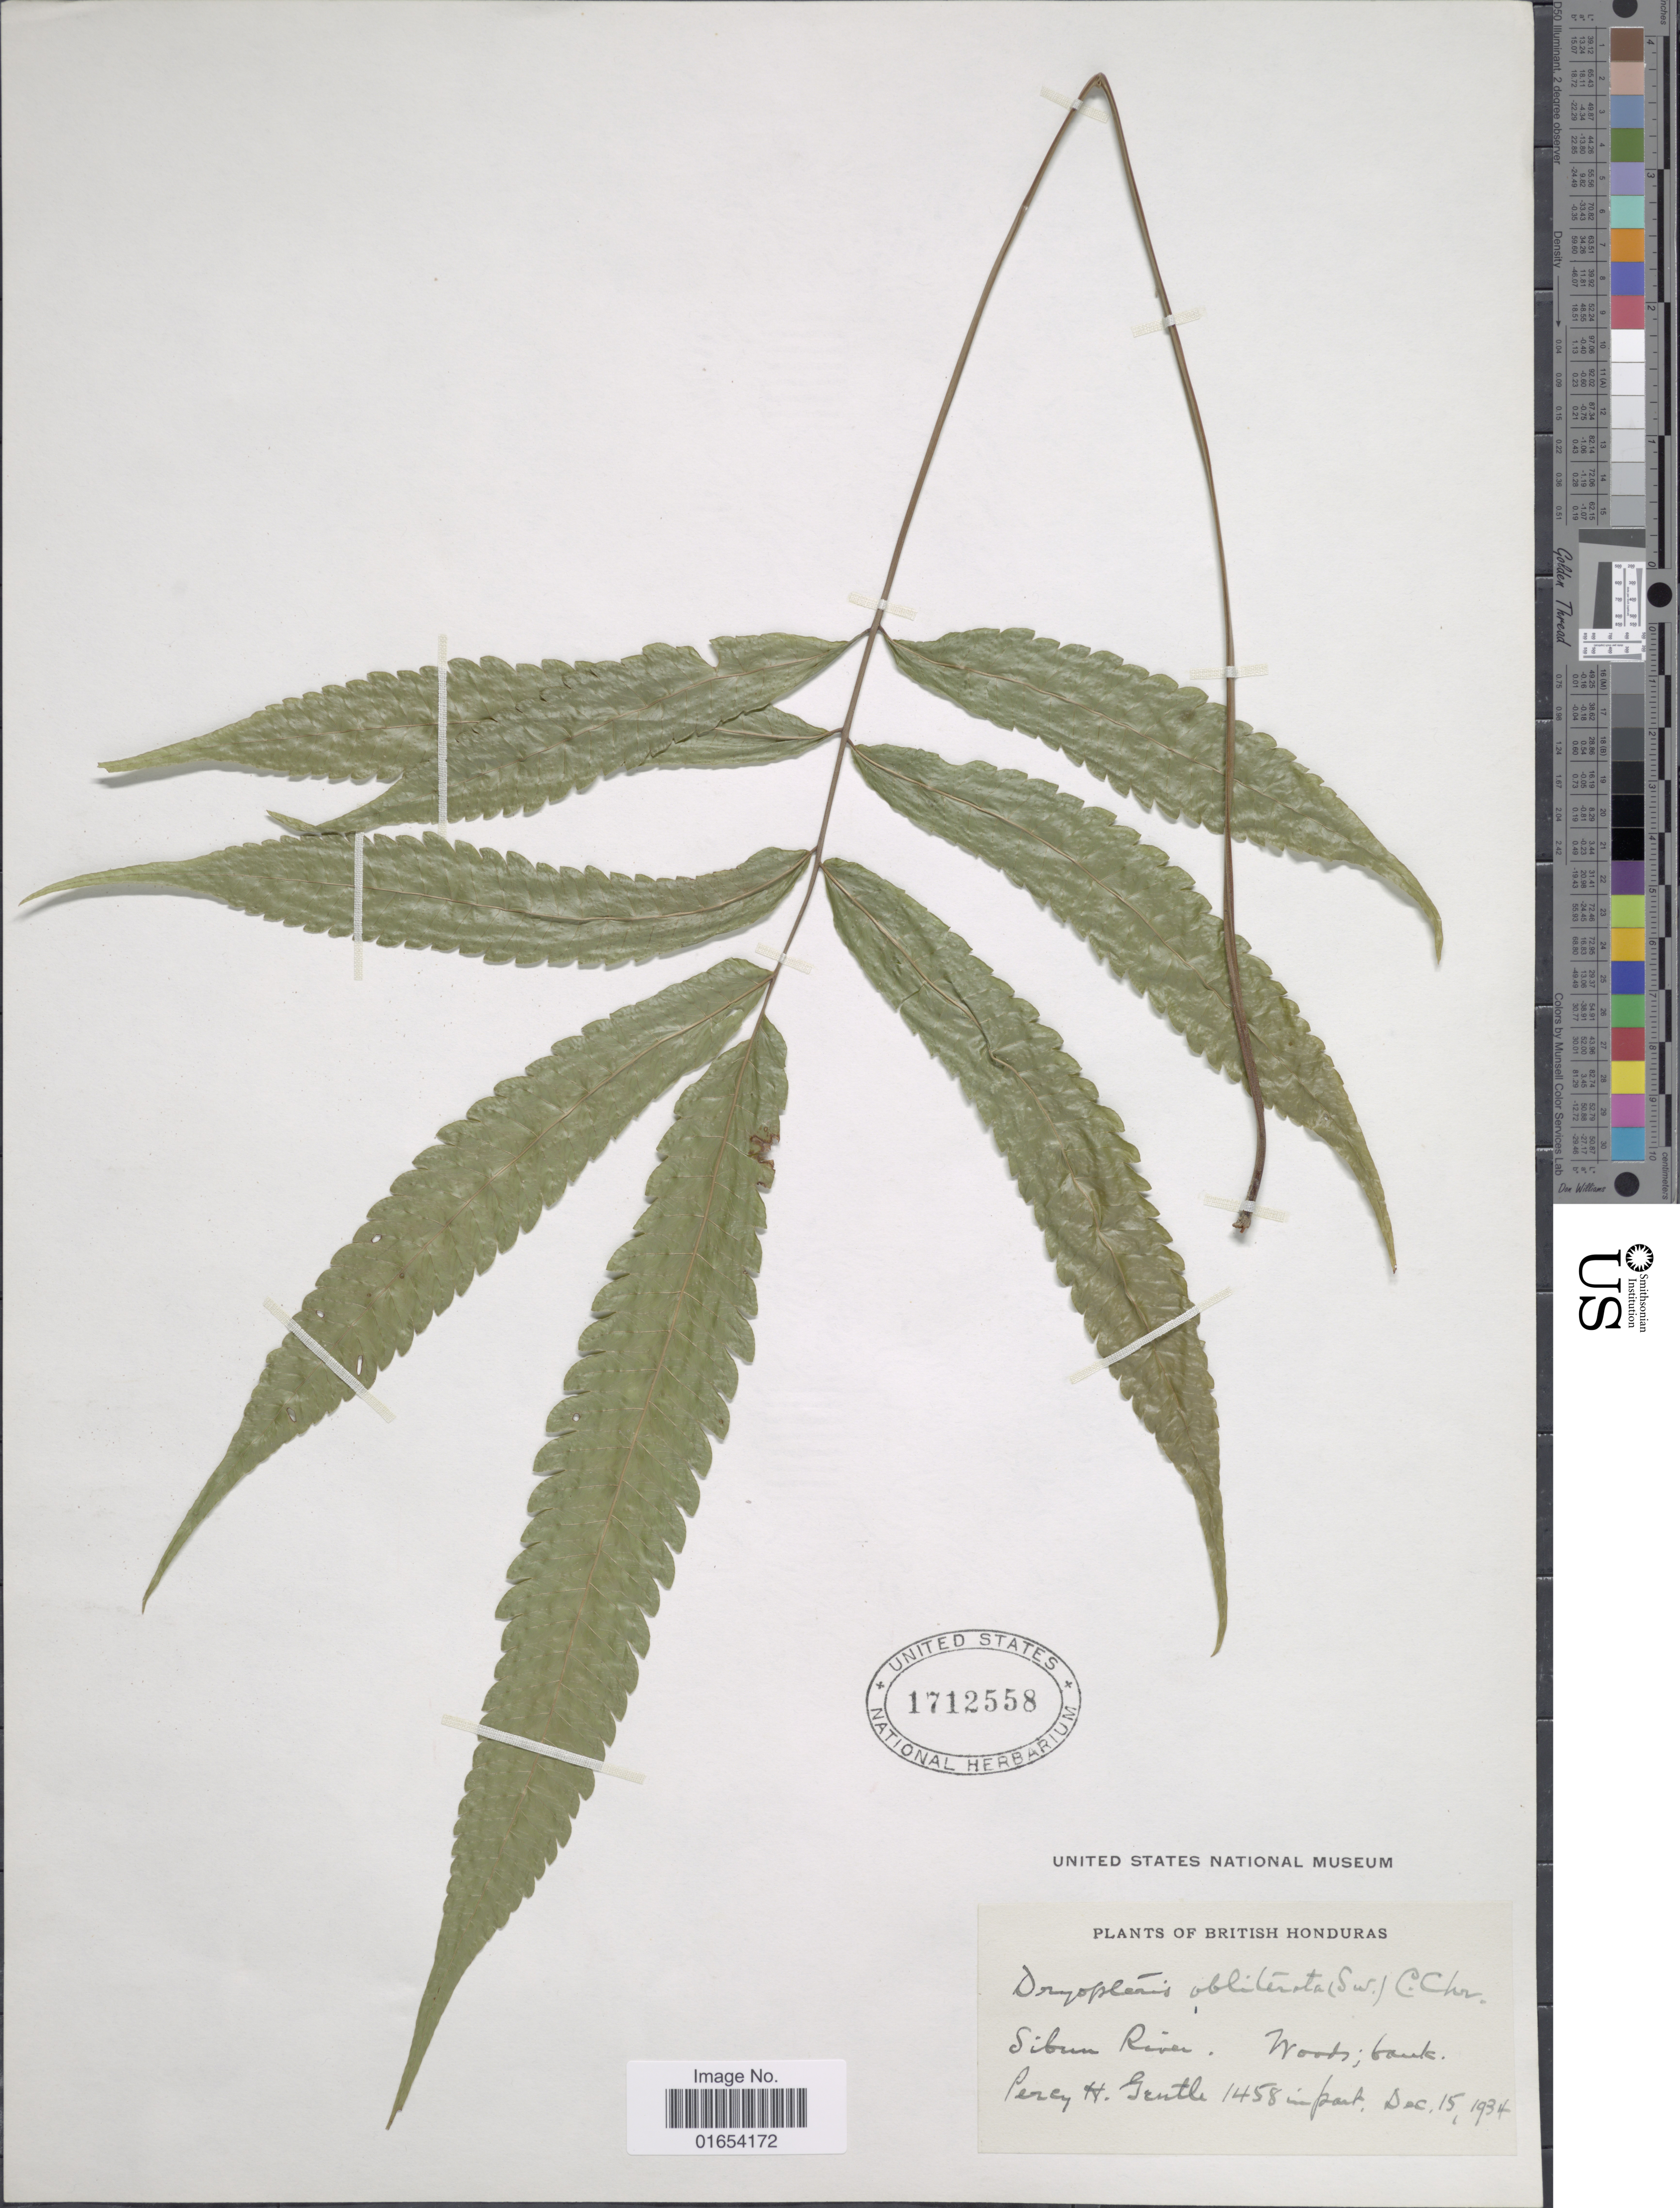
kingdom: Plantae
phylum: Tracheophyta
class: Polypodiopsida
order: Polypodiales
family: Thelypteridaceae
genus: Goniopteris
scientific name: Goniopteris obliterata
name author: (Sw.) C. Presl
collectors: P. H. Gentle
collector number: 1458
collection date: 1934-12-15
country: Belize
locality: British Honduras, Sibun River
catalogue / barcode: US 1712558